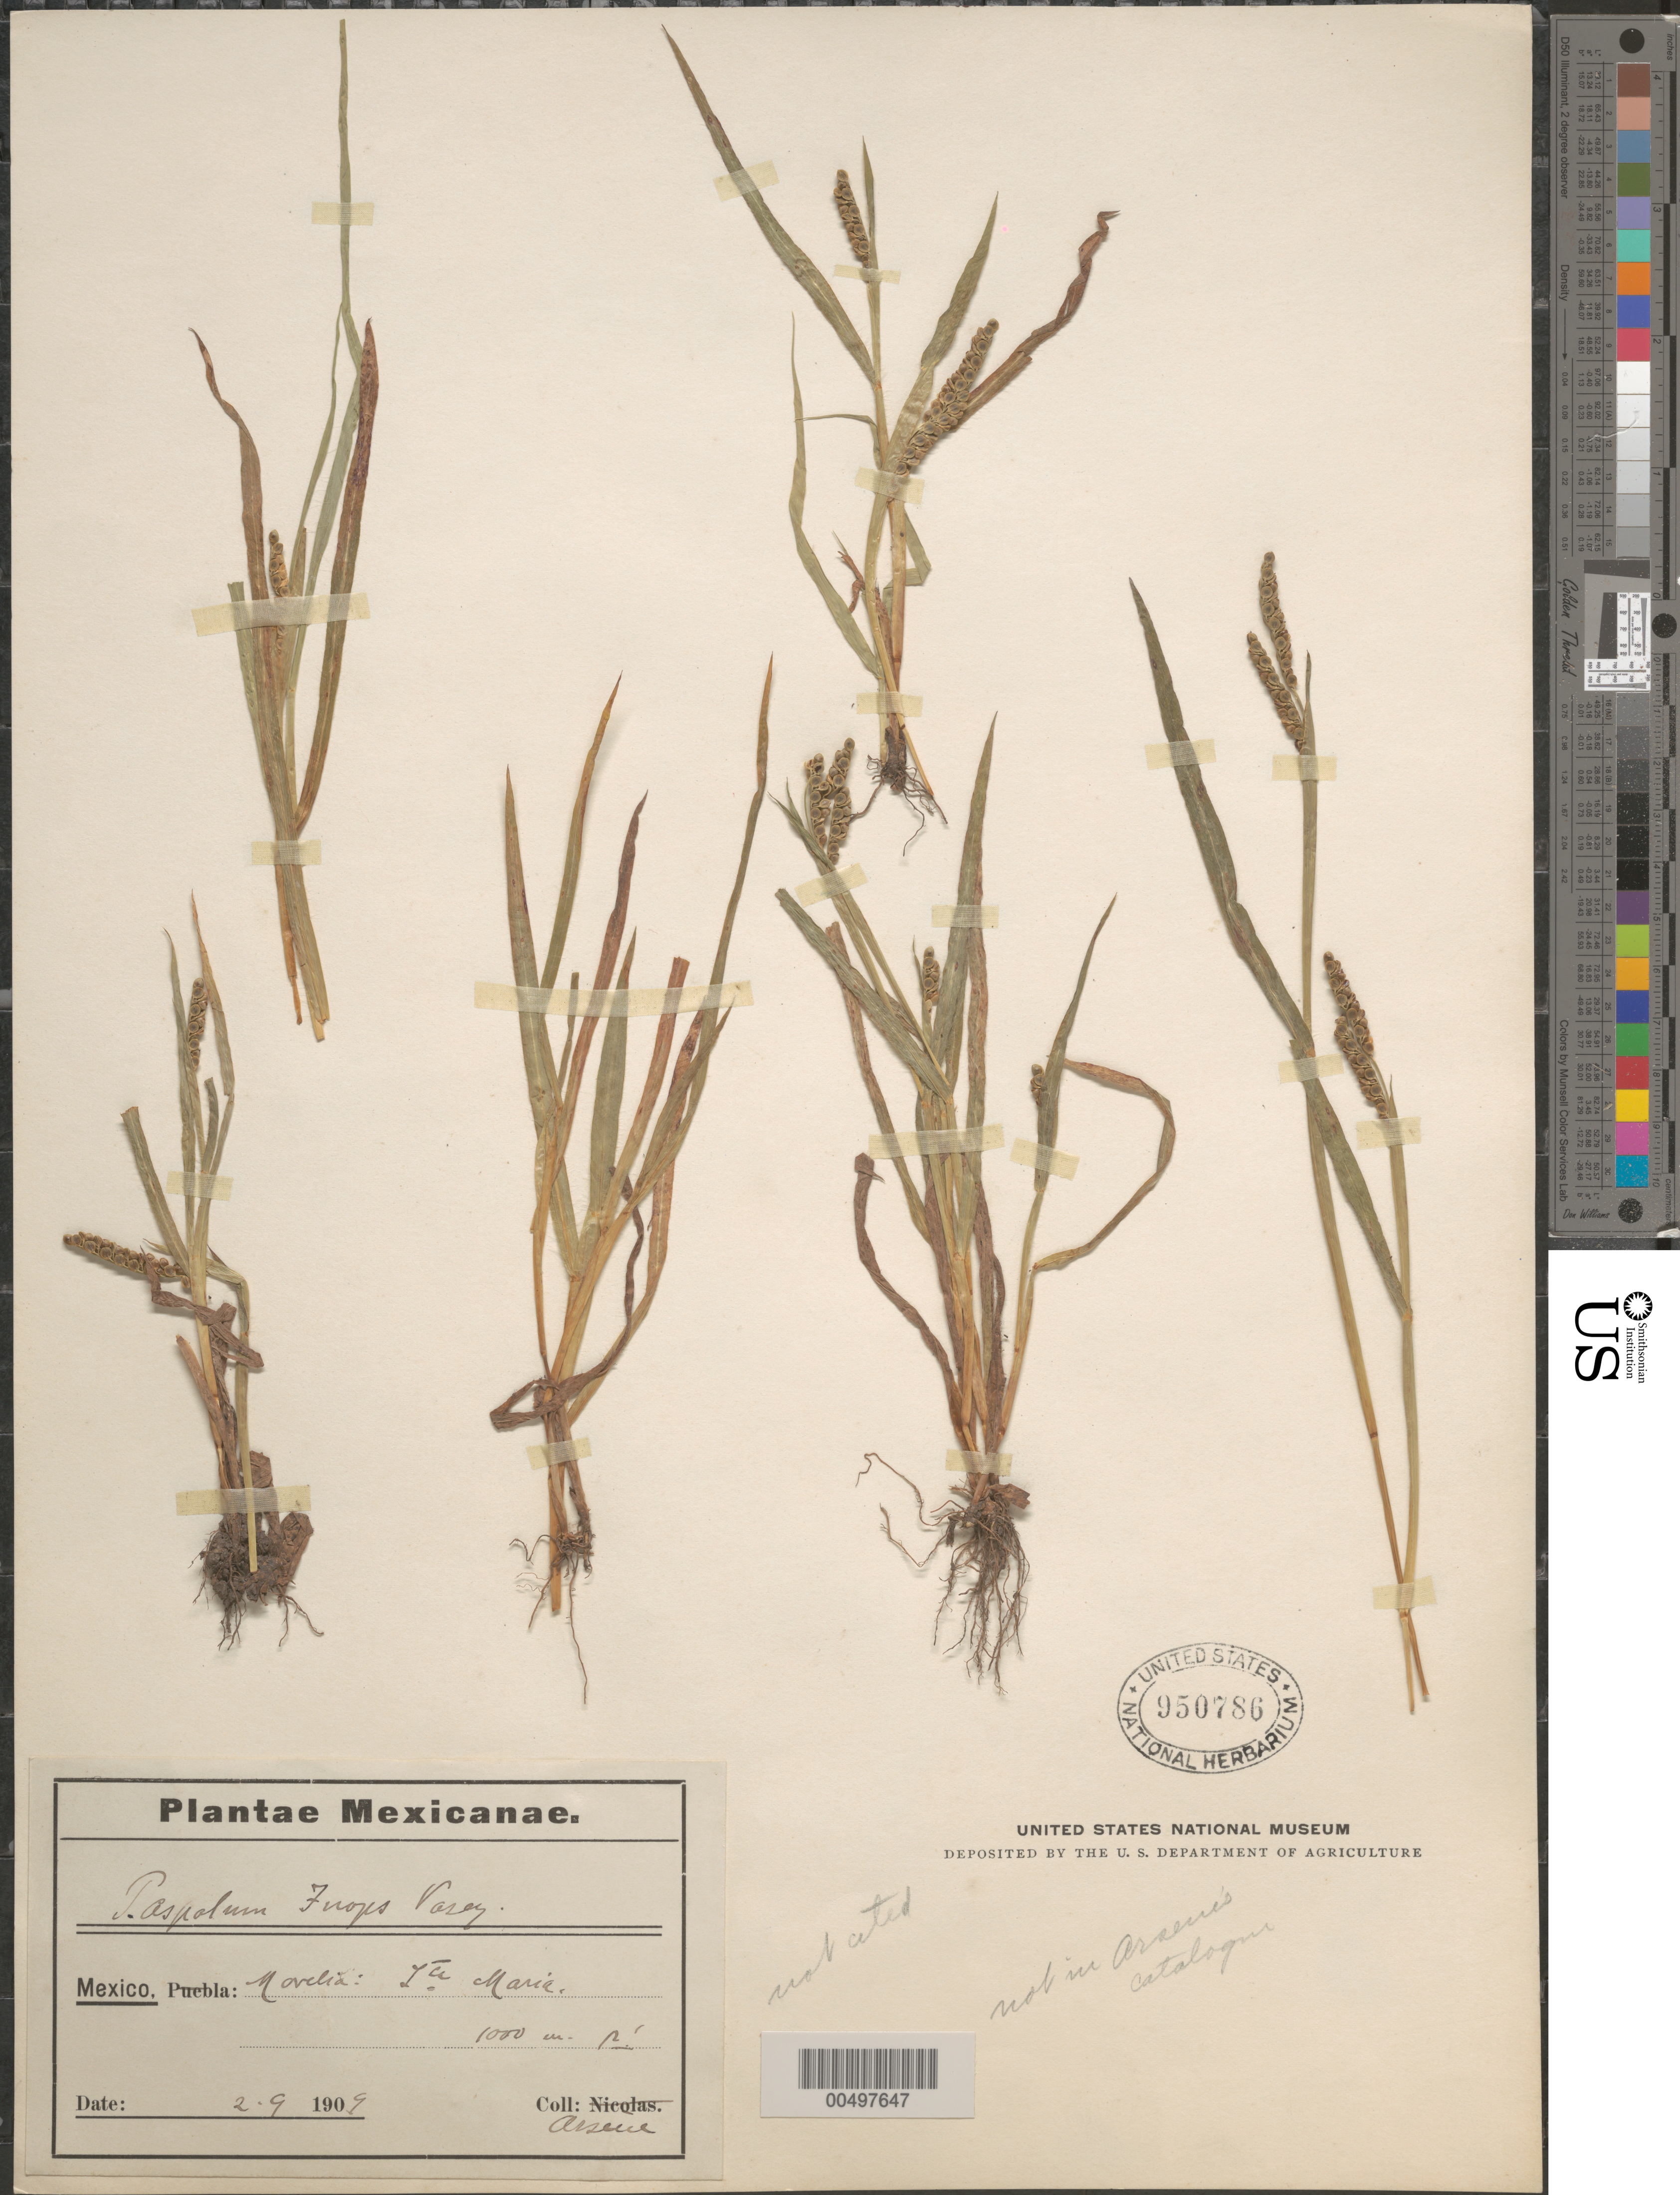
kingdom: Plantae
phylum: Tracheophyta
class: Liliopsida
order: Poales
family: Poaceae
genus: Paspalum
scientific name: Paspalum convexum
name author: Humb. & Bonpl. ex Flüggé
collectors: Bro. G. Arsène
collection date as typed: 9 Feb 1909 to 2 Sep 1909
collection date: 1909-02-09/1909-09-02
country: Mexico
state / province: Michoacán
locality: Morelia, Sta. Maria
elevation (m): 1000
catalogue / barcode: US 950786